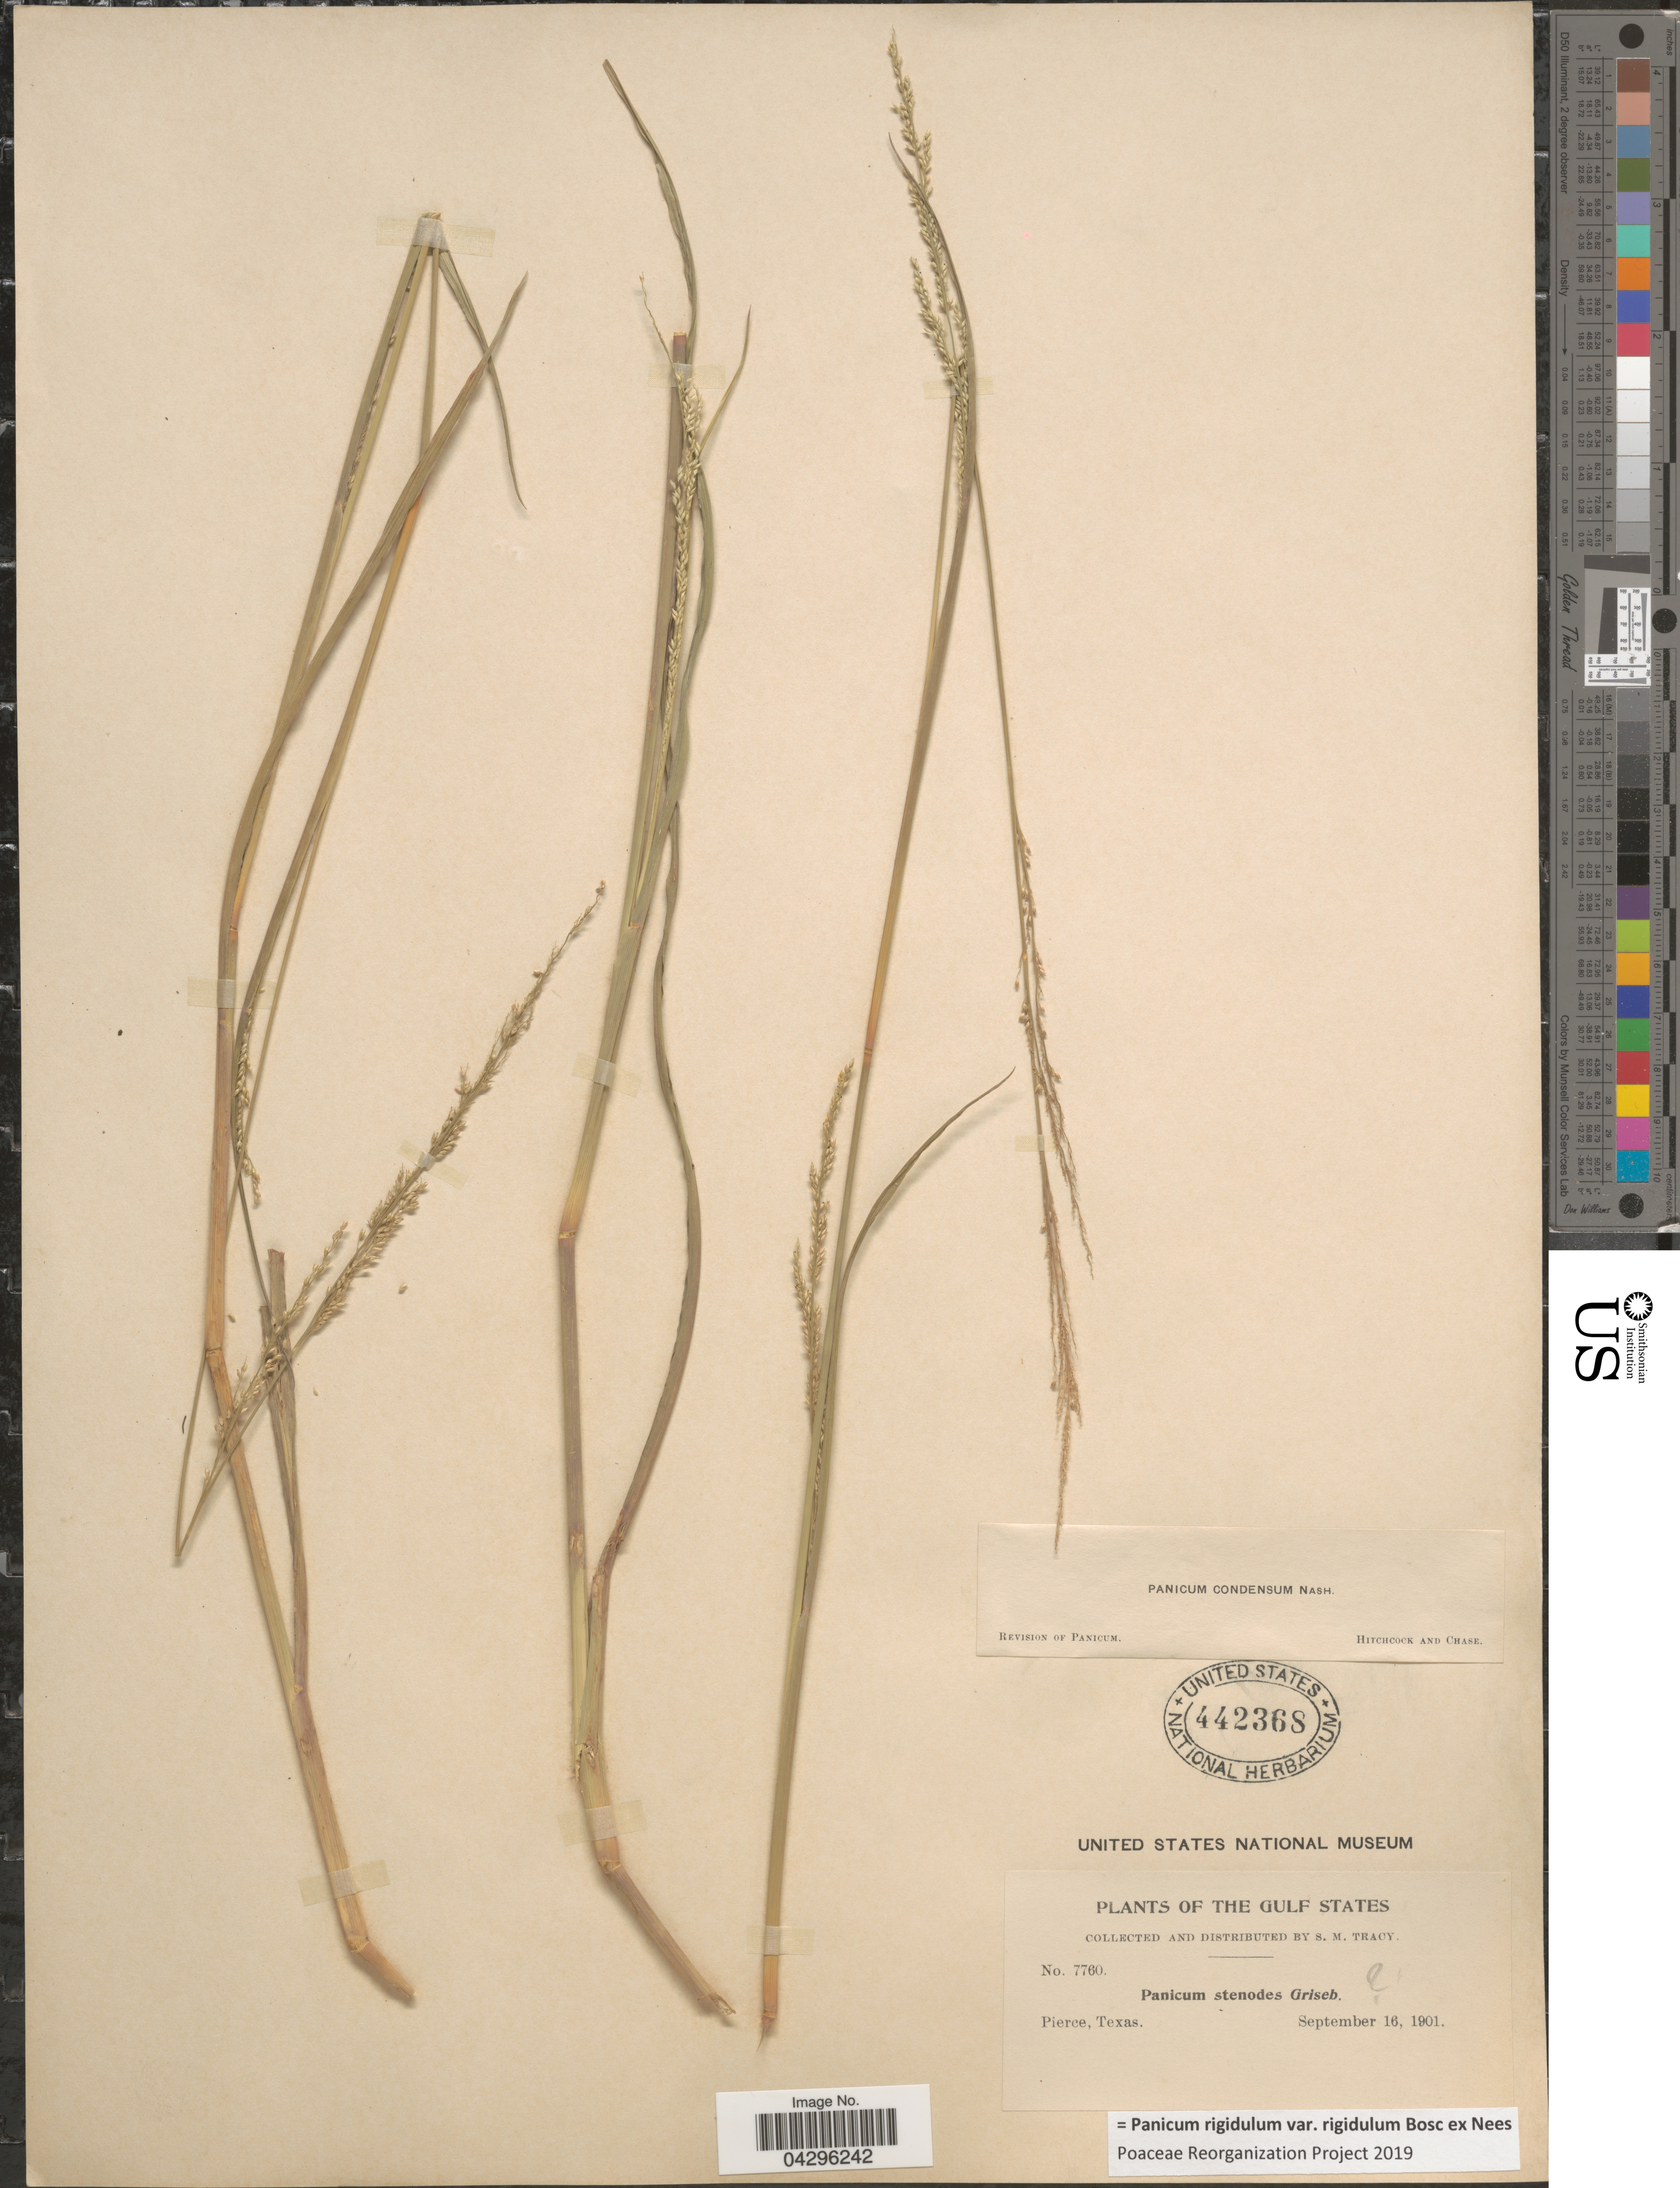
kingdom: Plantae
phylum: Tracheophyta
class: Liliopsida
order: Poales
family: Poaceae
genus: Panicum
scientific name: Panicum rigidulum var. rigidulum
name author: Bosc ex Nees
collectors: S. M. Tracy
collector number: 7760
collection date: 1901-09-16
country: United States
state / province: Texas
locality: The Gulf States. Pierce.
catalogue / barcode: US 442368